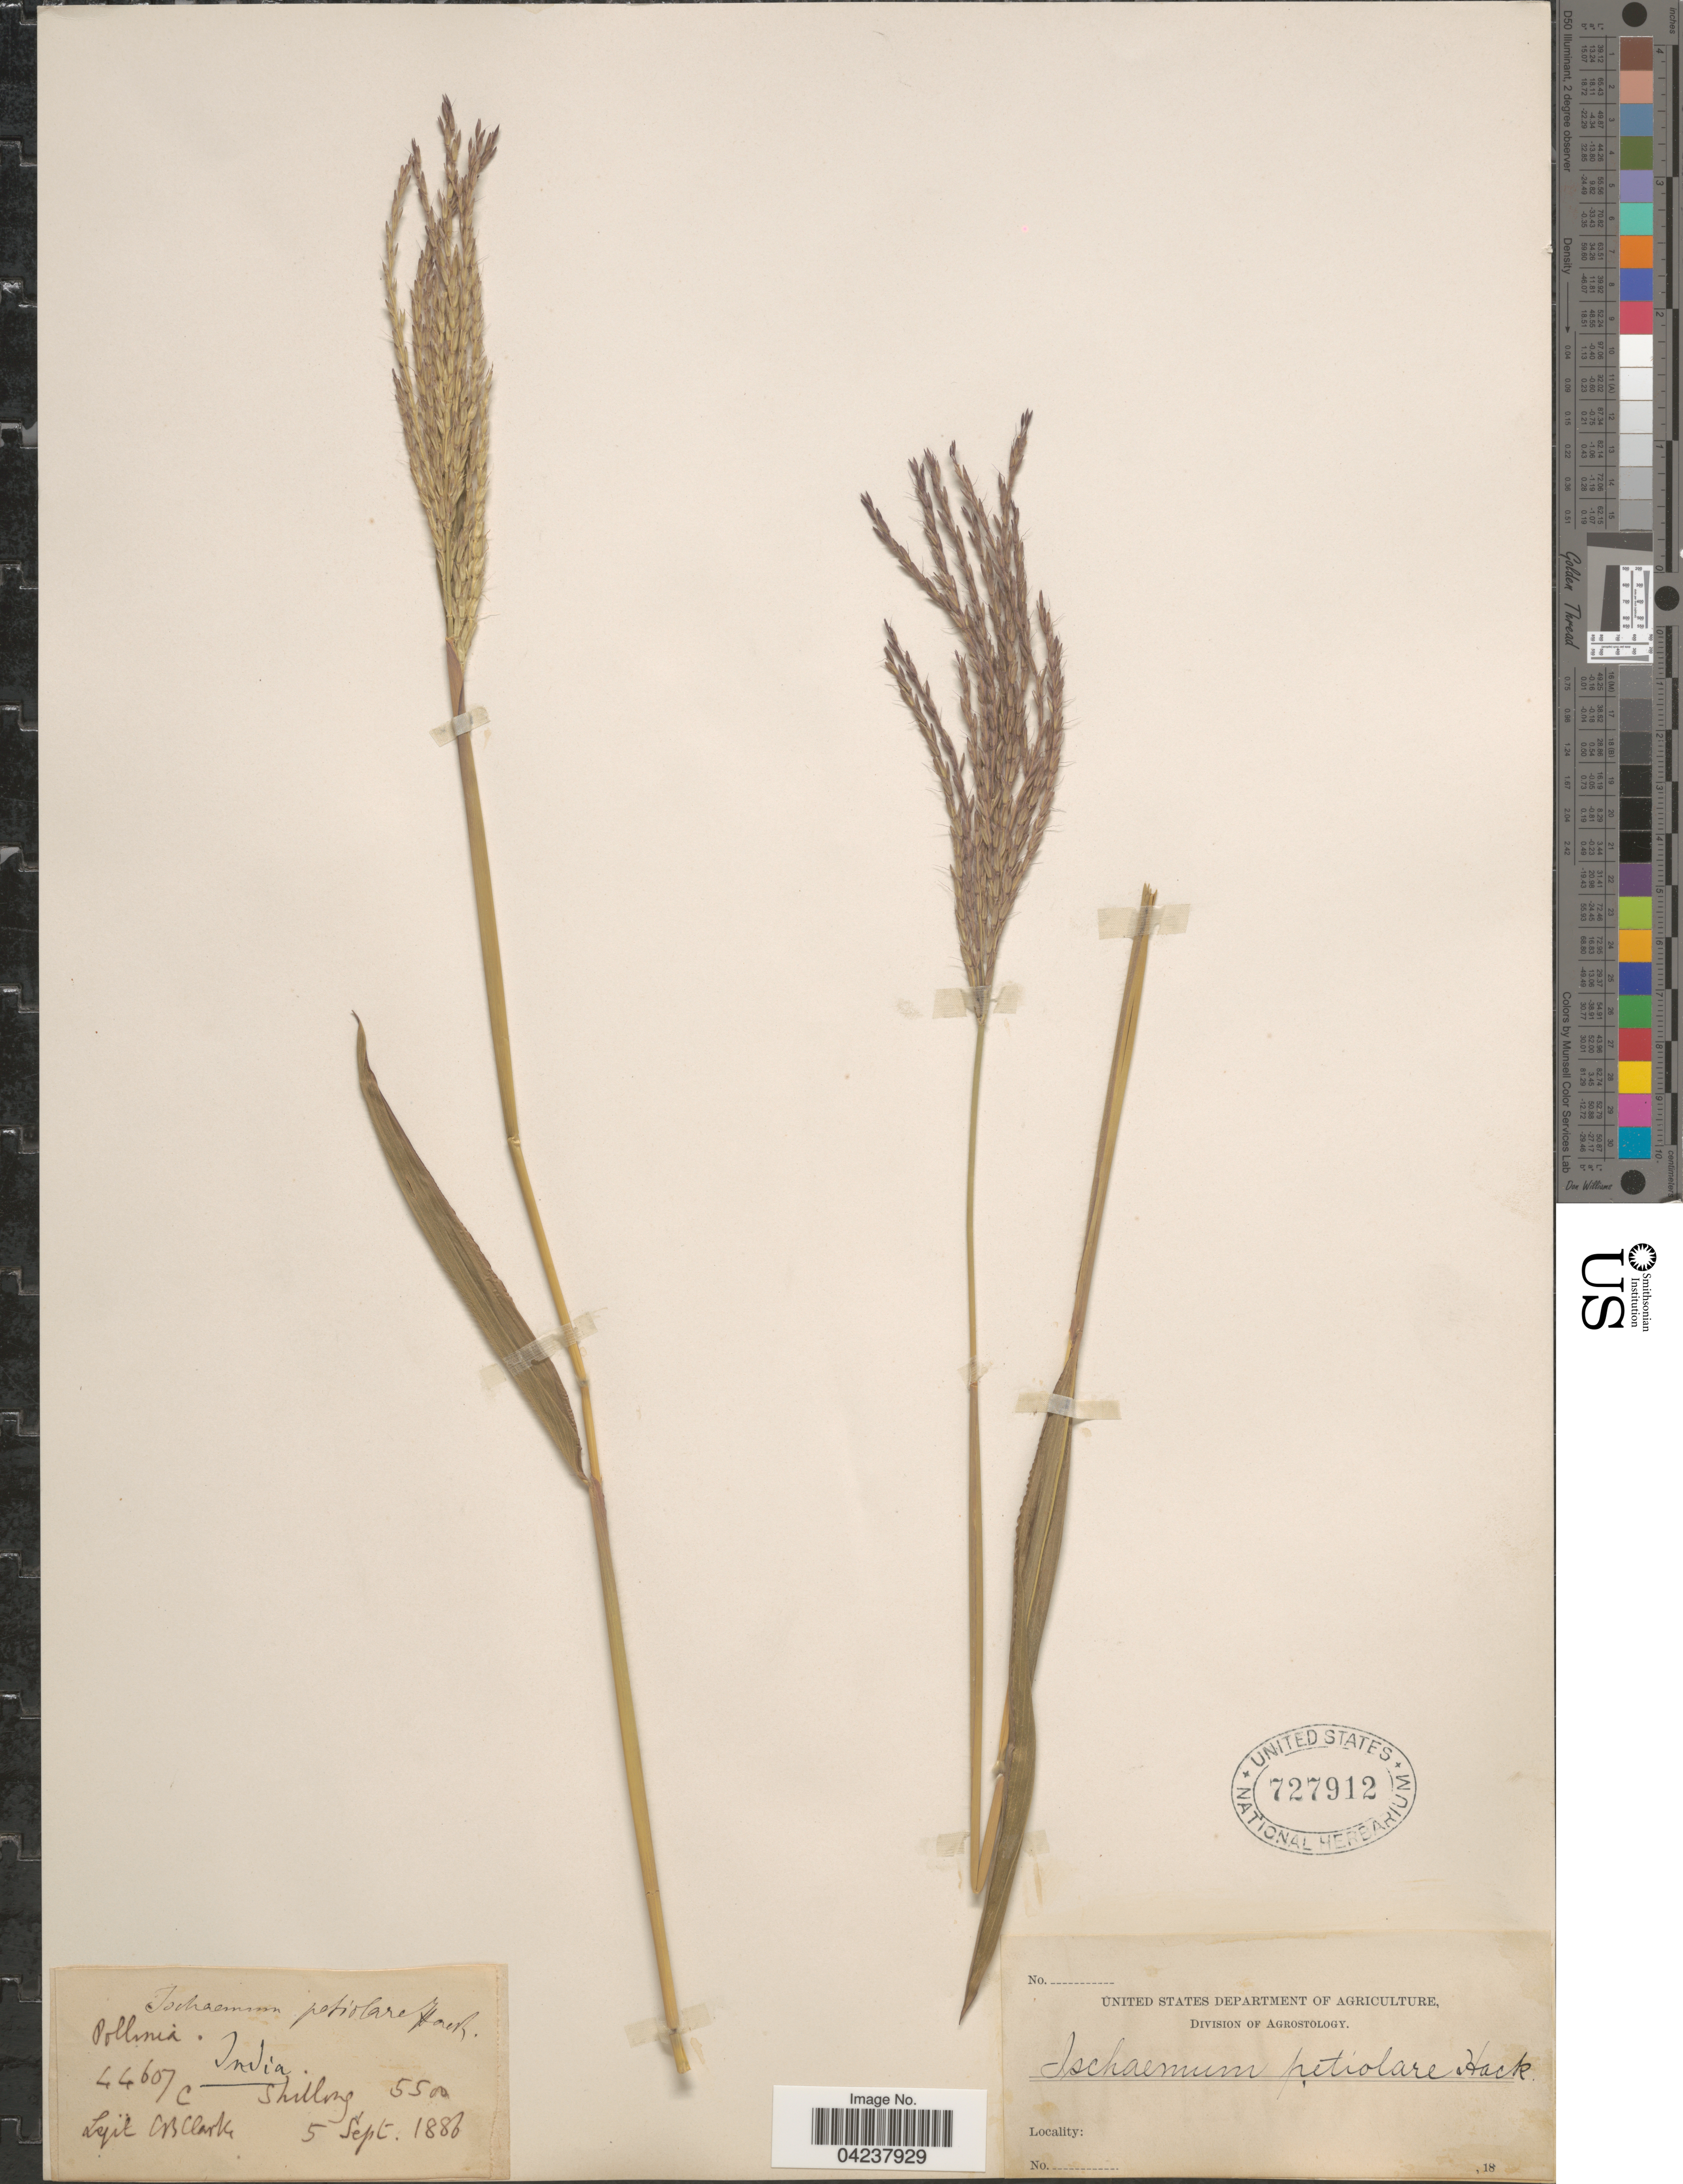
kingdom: Plantae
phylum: Tracheophyta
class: Liliopsida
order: Poales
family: Poaceae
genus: Microstegium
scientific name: Microstegium petiolare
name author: (Trin.) Bor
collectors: C. B. Clarke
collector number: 44607C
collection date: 1886-09-05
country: India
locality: Shillong.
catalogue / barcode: US 727912